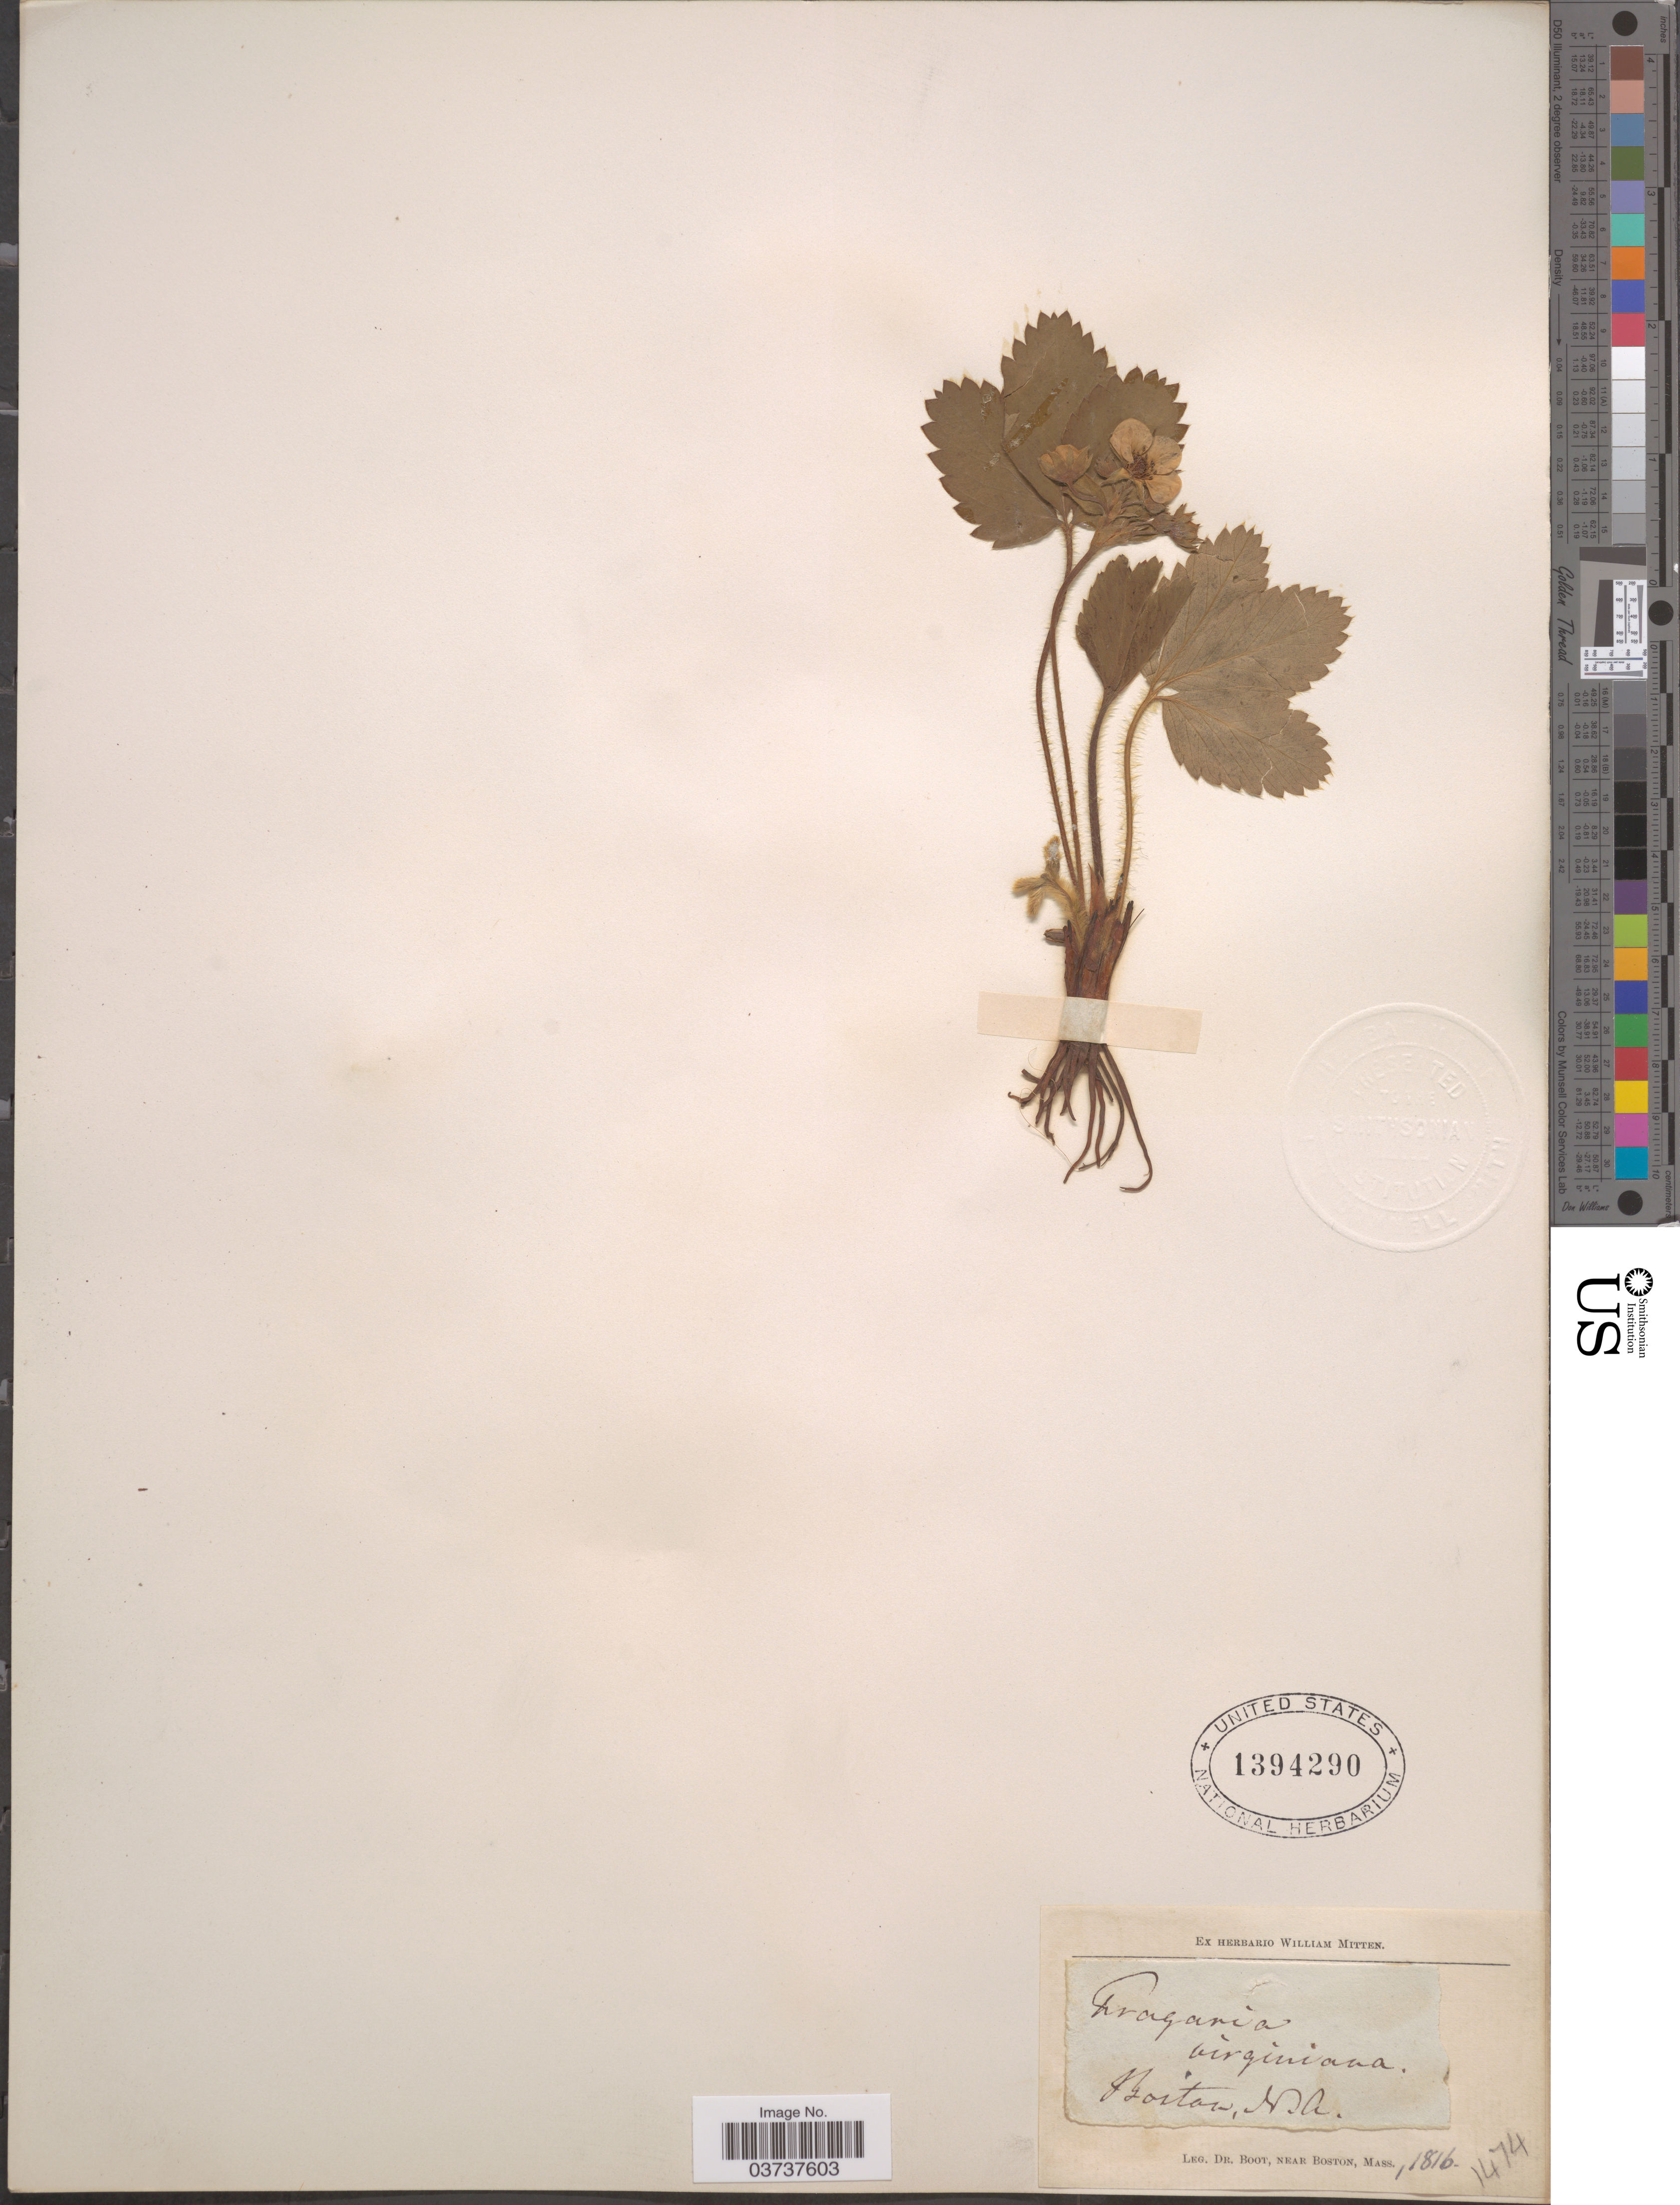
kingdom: Plantae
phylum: Tracheophyta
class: Magnoliopsida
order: Rosales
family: Rosaceae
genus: Fragaria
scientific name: Fragaria virginiana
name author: Mill.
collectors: Boot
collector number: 1474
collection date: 1816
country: United States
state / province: Massachusetts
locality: Near Boston.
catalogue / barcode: US 1394290